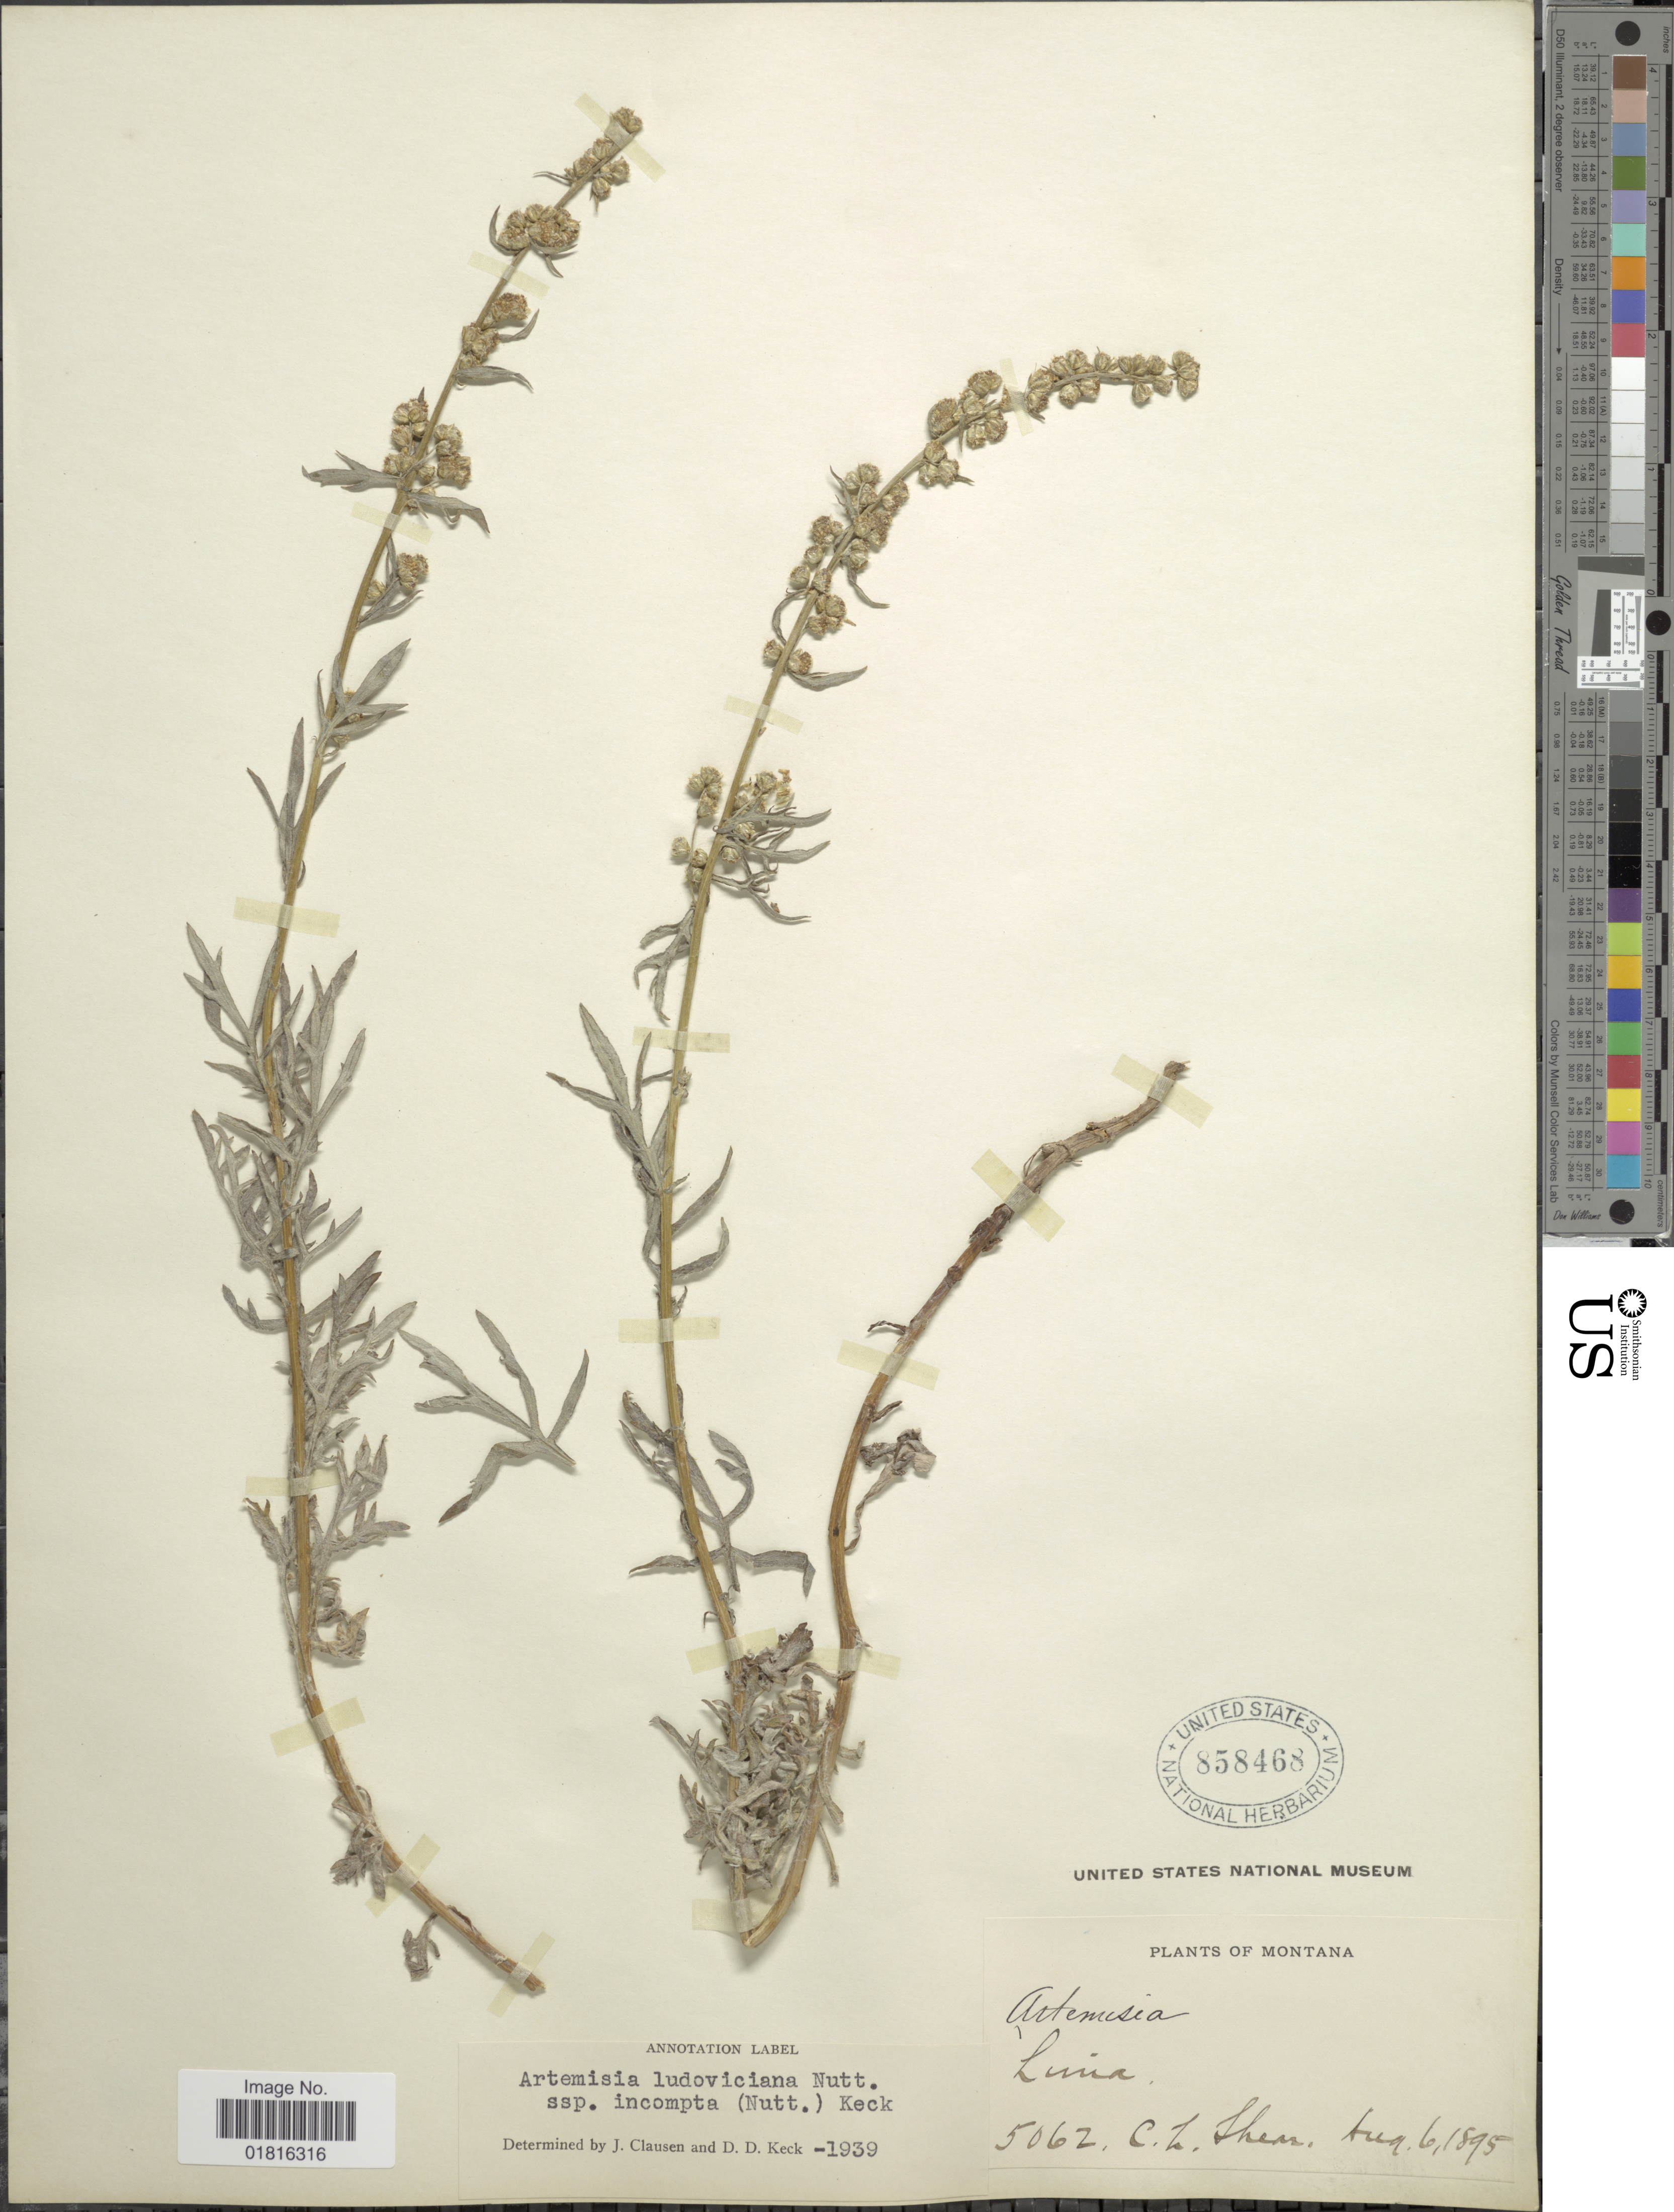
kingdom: Plantae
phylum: Tracheophyta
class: Magnoliopsida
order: Asterales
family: Asteraceae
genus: Artemisia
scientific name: Artemisia ludoviciana subsp. incompta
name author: (Nutt.) D.D. Keck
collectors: C. L. Shear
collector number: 5062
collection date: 1895-08-06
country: United States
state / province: Montana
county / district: Beaverhead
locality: Lima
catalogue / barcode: US 858468